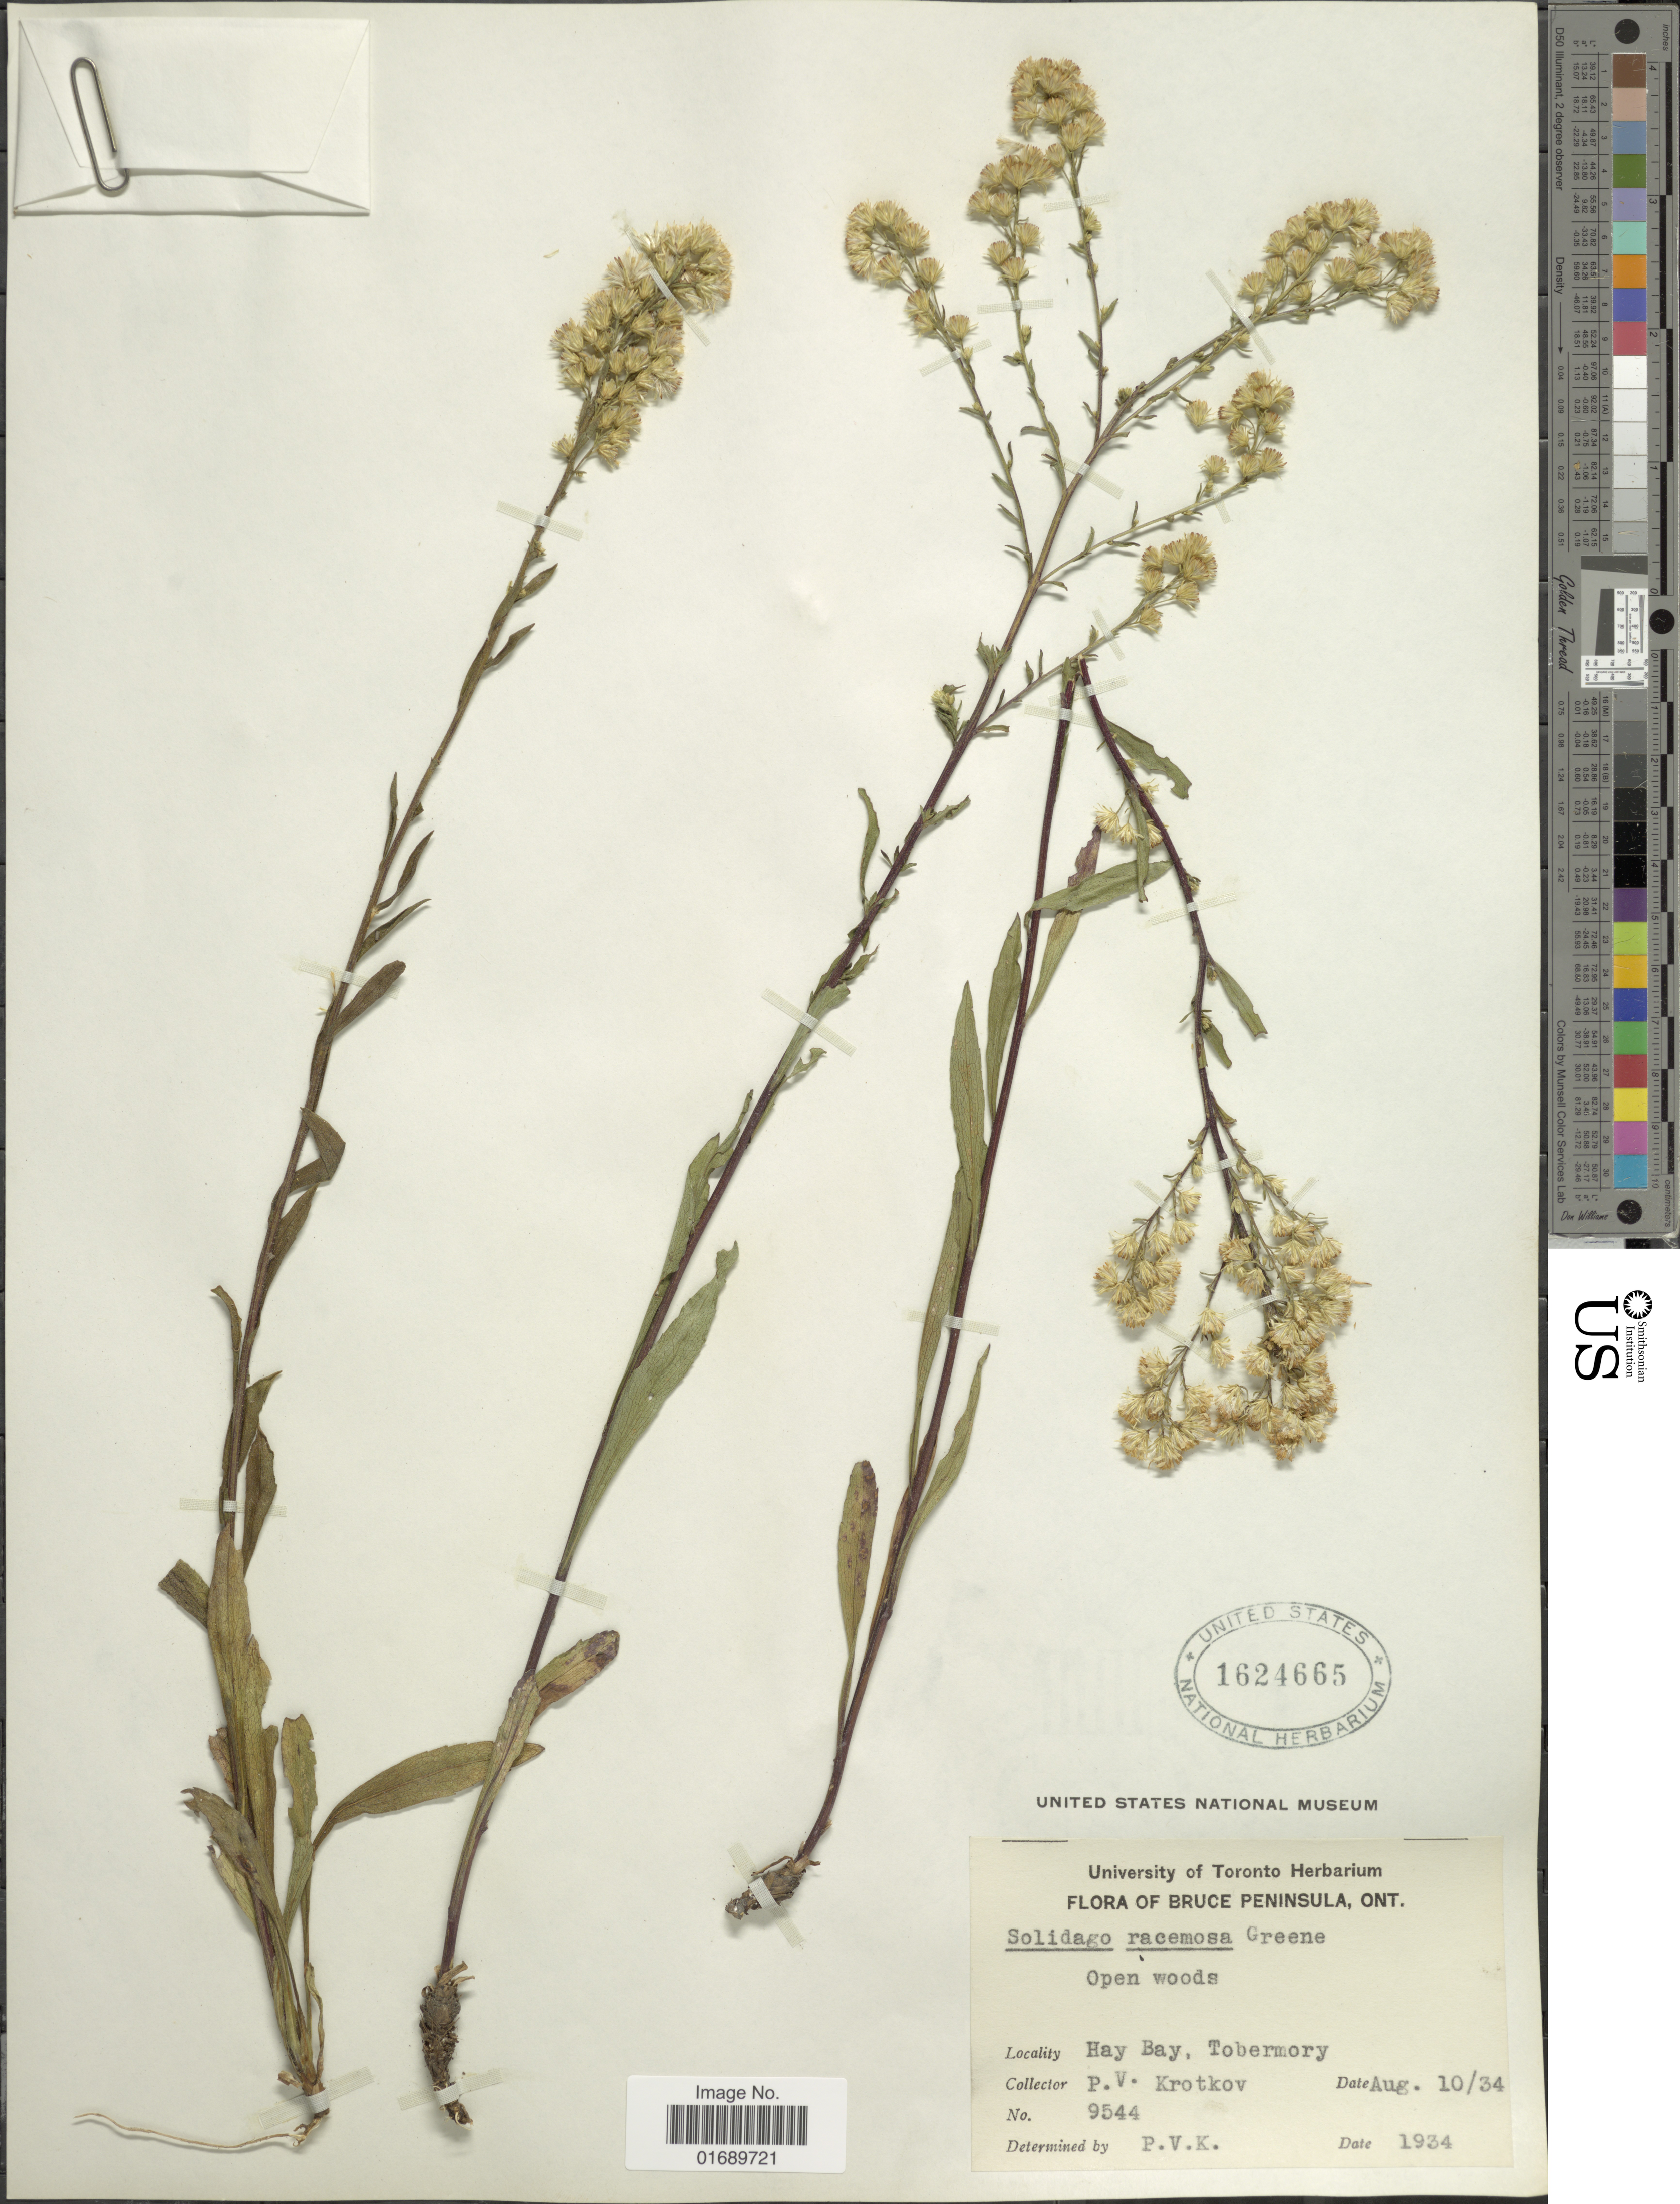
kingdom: Plantae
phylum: Tracheophyta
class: Magnoliopsida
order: Asterales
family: Asteraceae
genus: Solidago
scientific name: Solidago racemosa var. gillmanii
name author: (A. Gray) Fernald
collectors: P. V. Krotkov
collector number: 9544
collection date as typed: Transcribed d/m/y: 10/8/34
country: Canada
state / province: Ontario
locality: Bruce Peninsula, Open woods, Hay Bay, Tobermory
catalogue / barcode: US 1624665